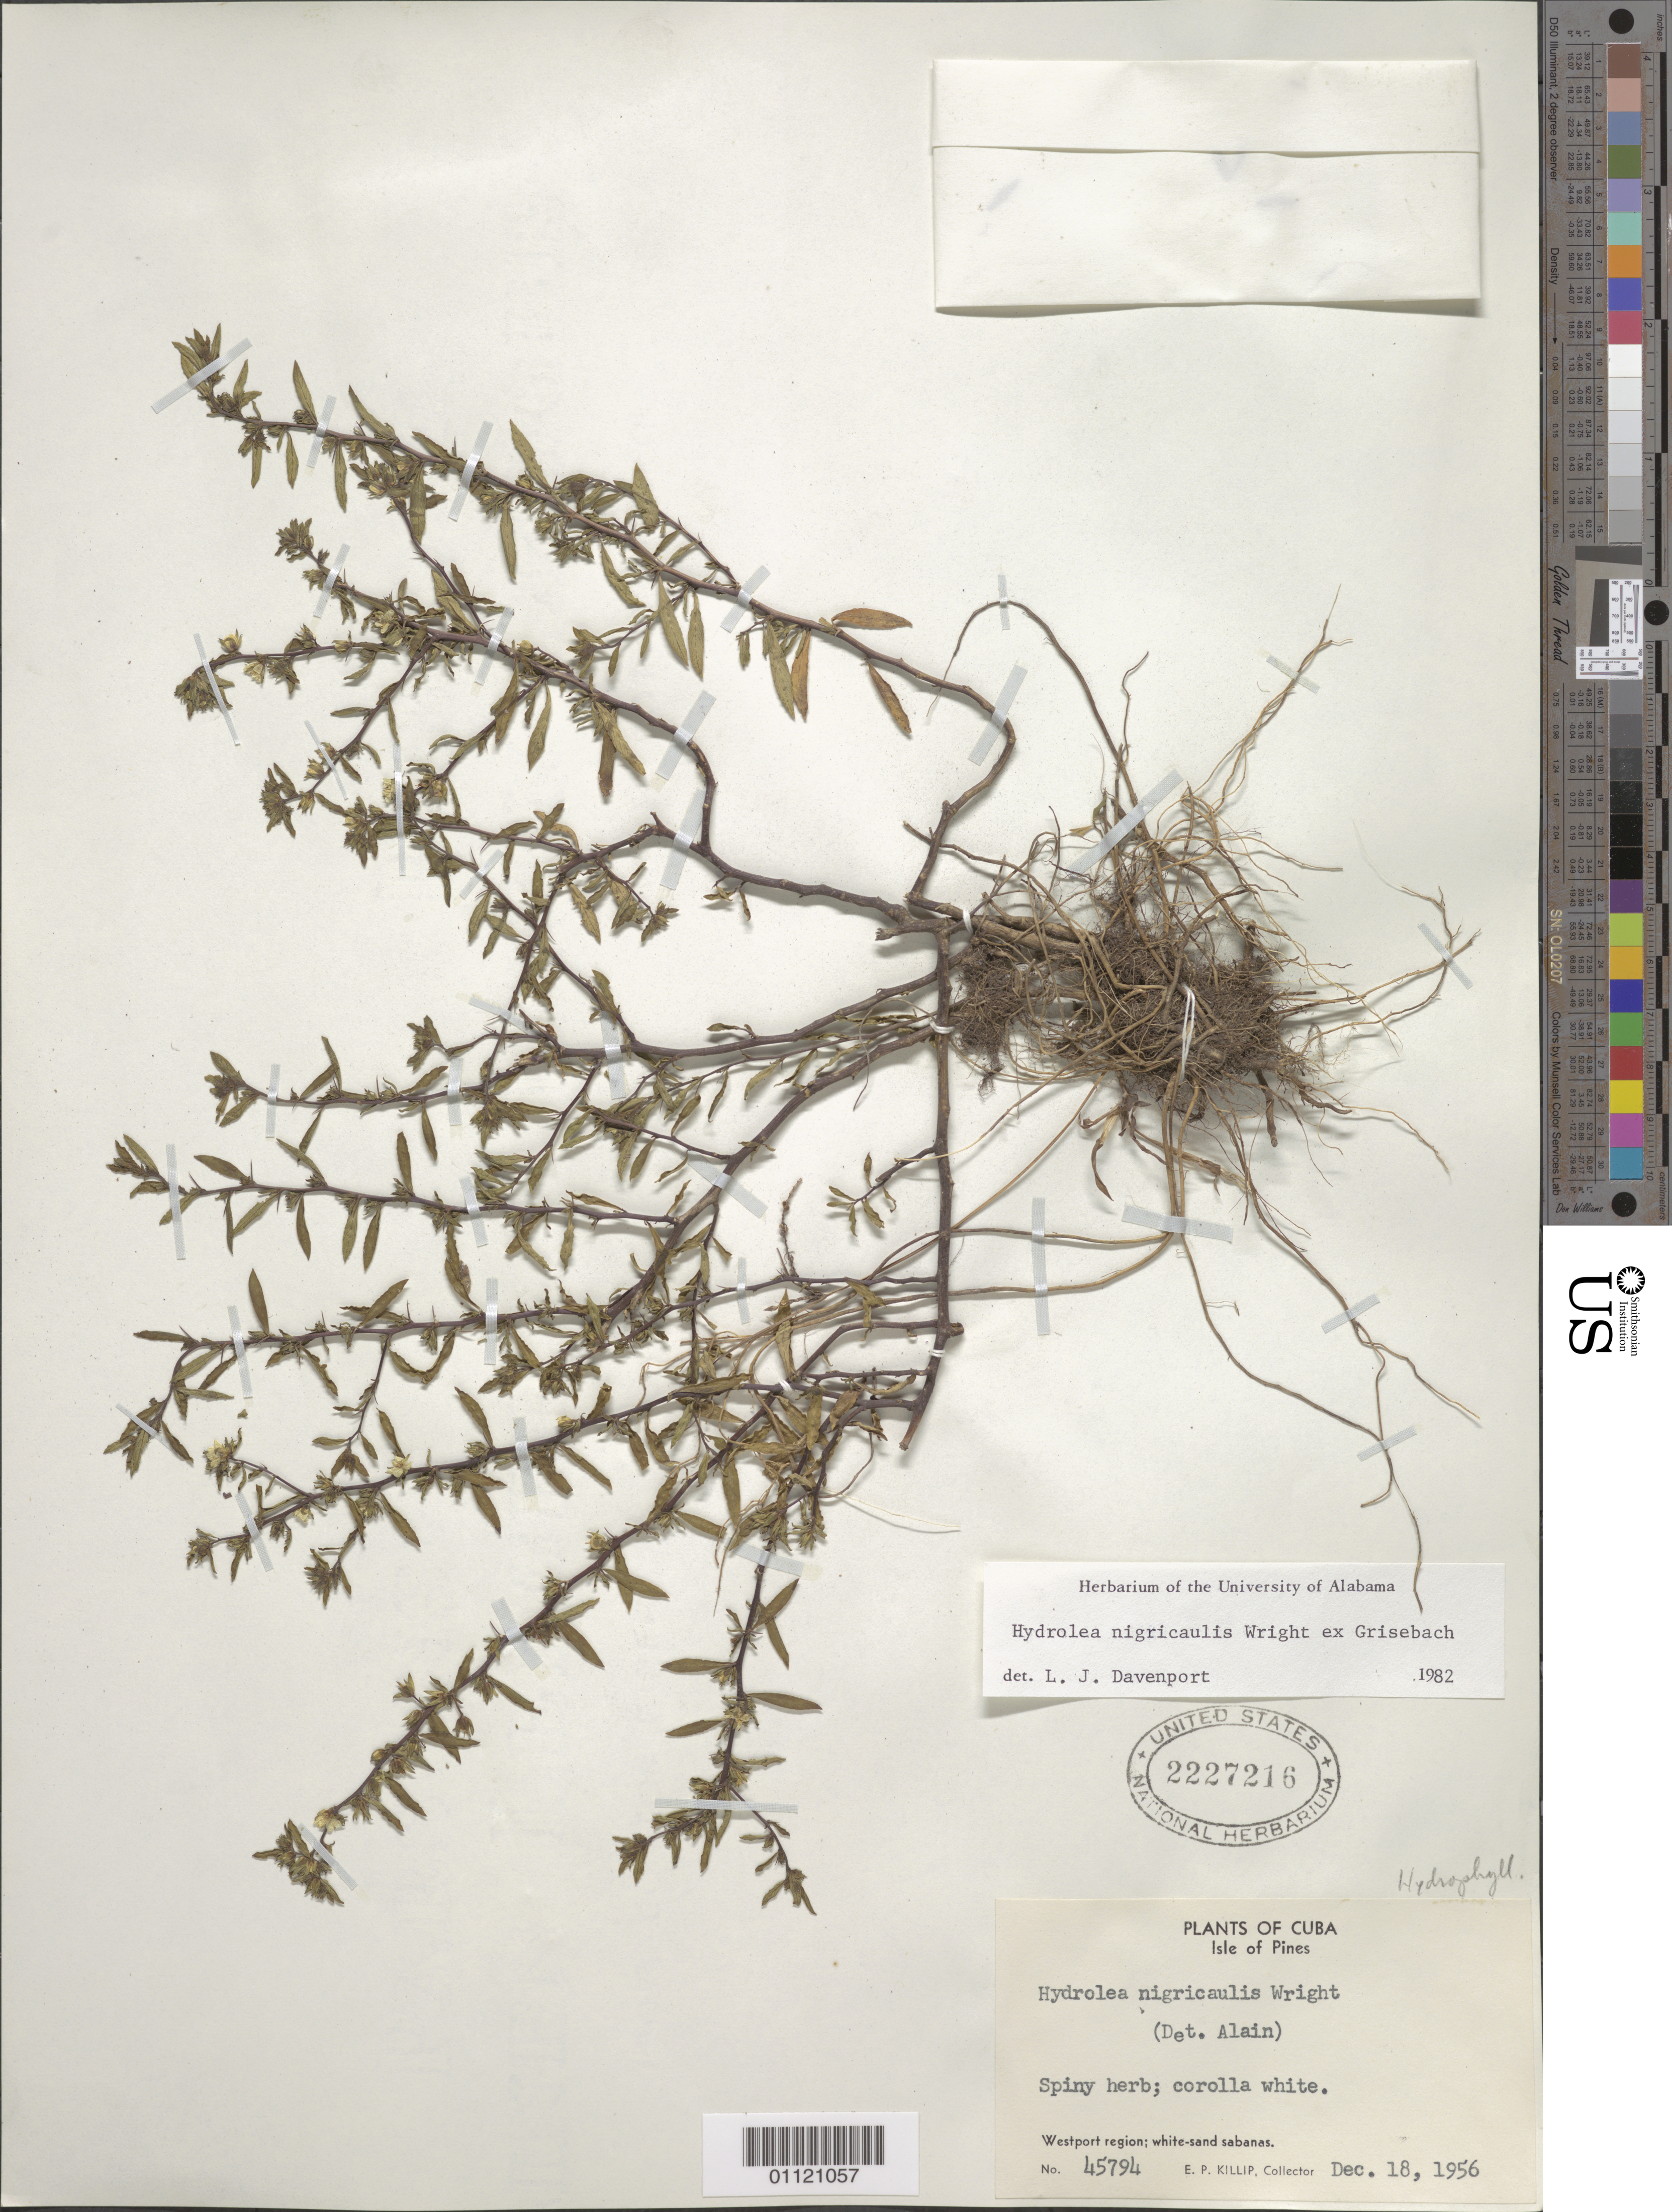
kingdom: Plantae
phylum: Tracheophyta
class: Magnoliopsida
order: Solanales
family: Hydroleaceae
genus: Hydrolea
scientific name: Hydrolea nigricaulis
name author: C. Wright ex Griseb.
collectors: E. P. Killip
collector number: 45794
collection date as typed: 18 Dec 1956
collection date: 1956-12-18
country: Cuba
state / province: Isla de La Juventud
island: Isla de la Juventud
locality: Westport region; white-sand sabanas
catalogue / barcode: US 2227216